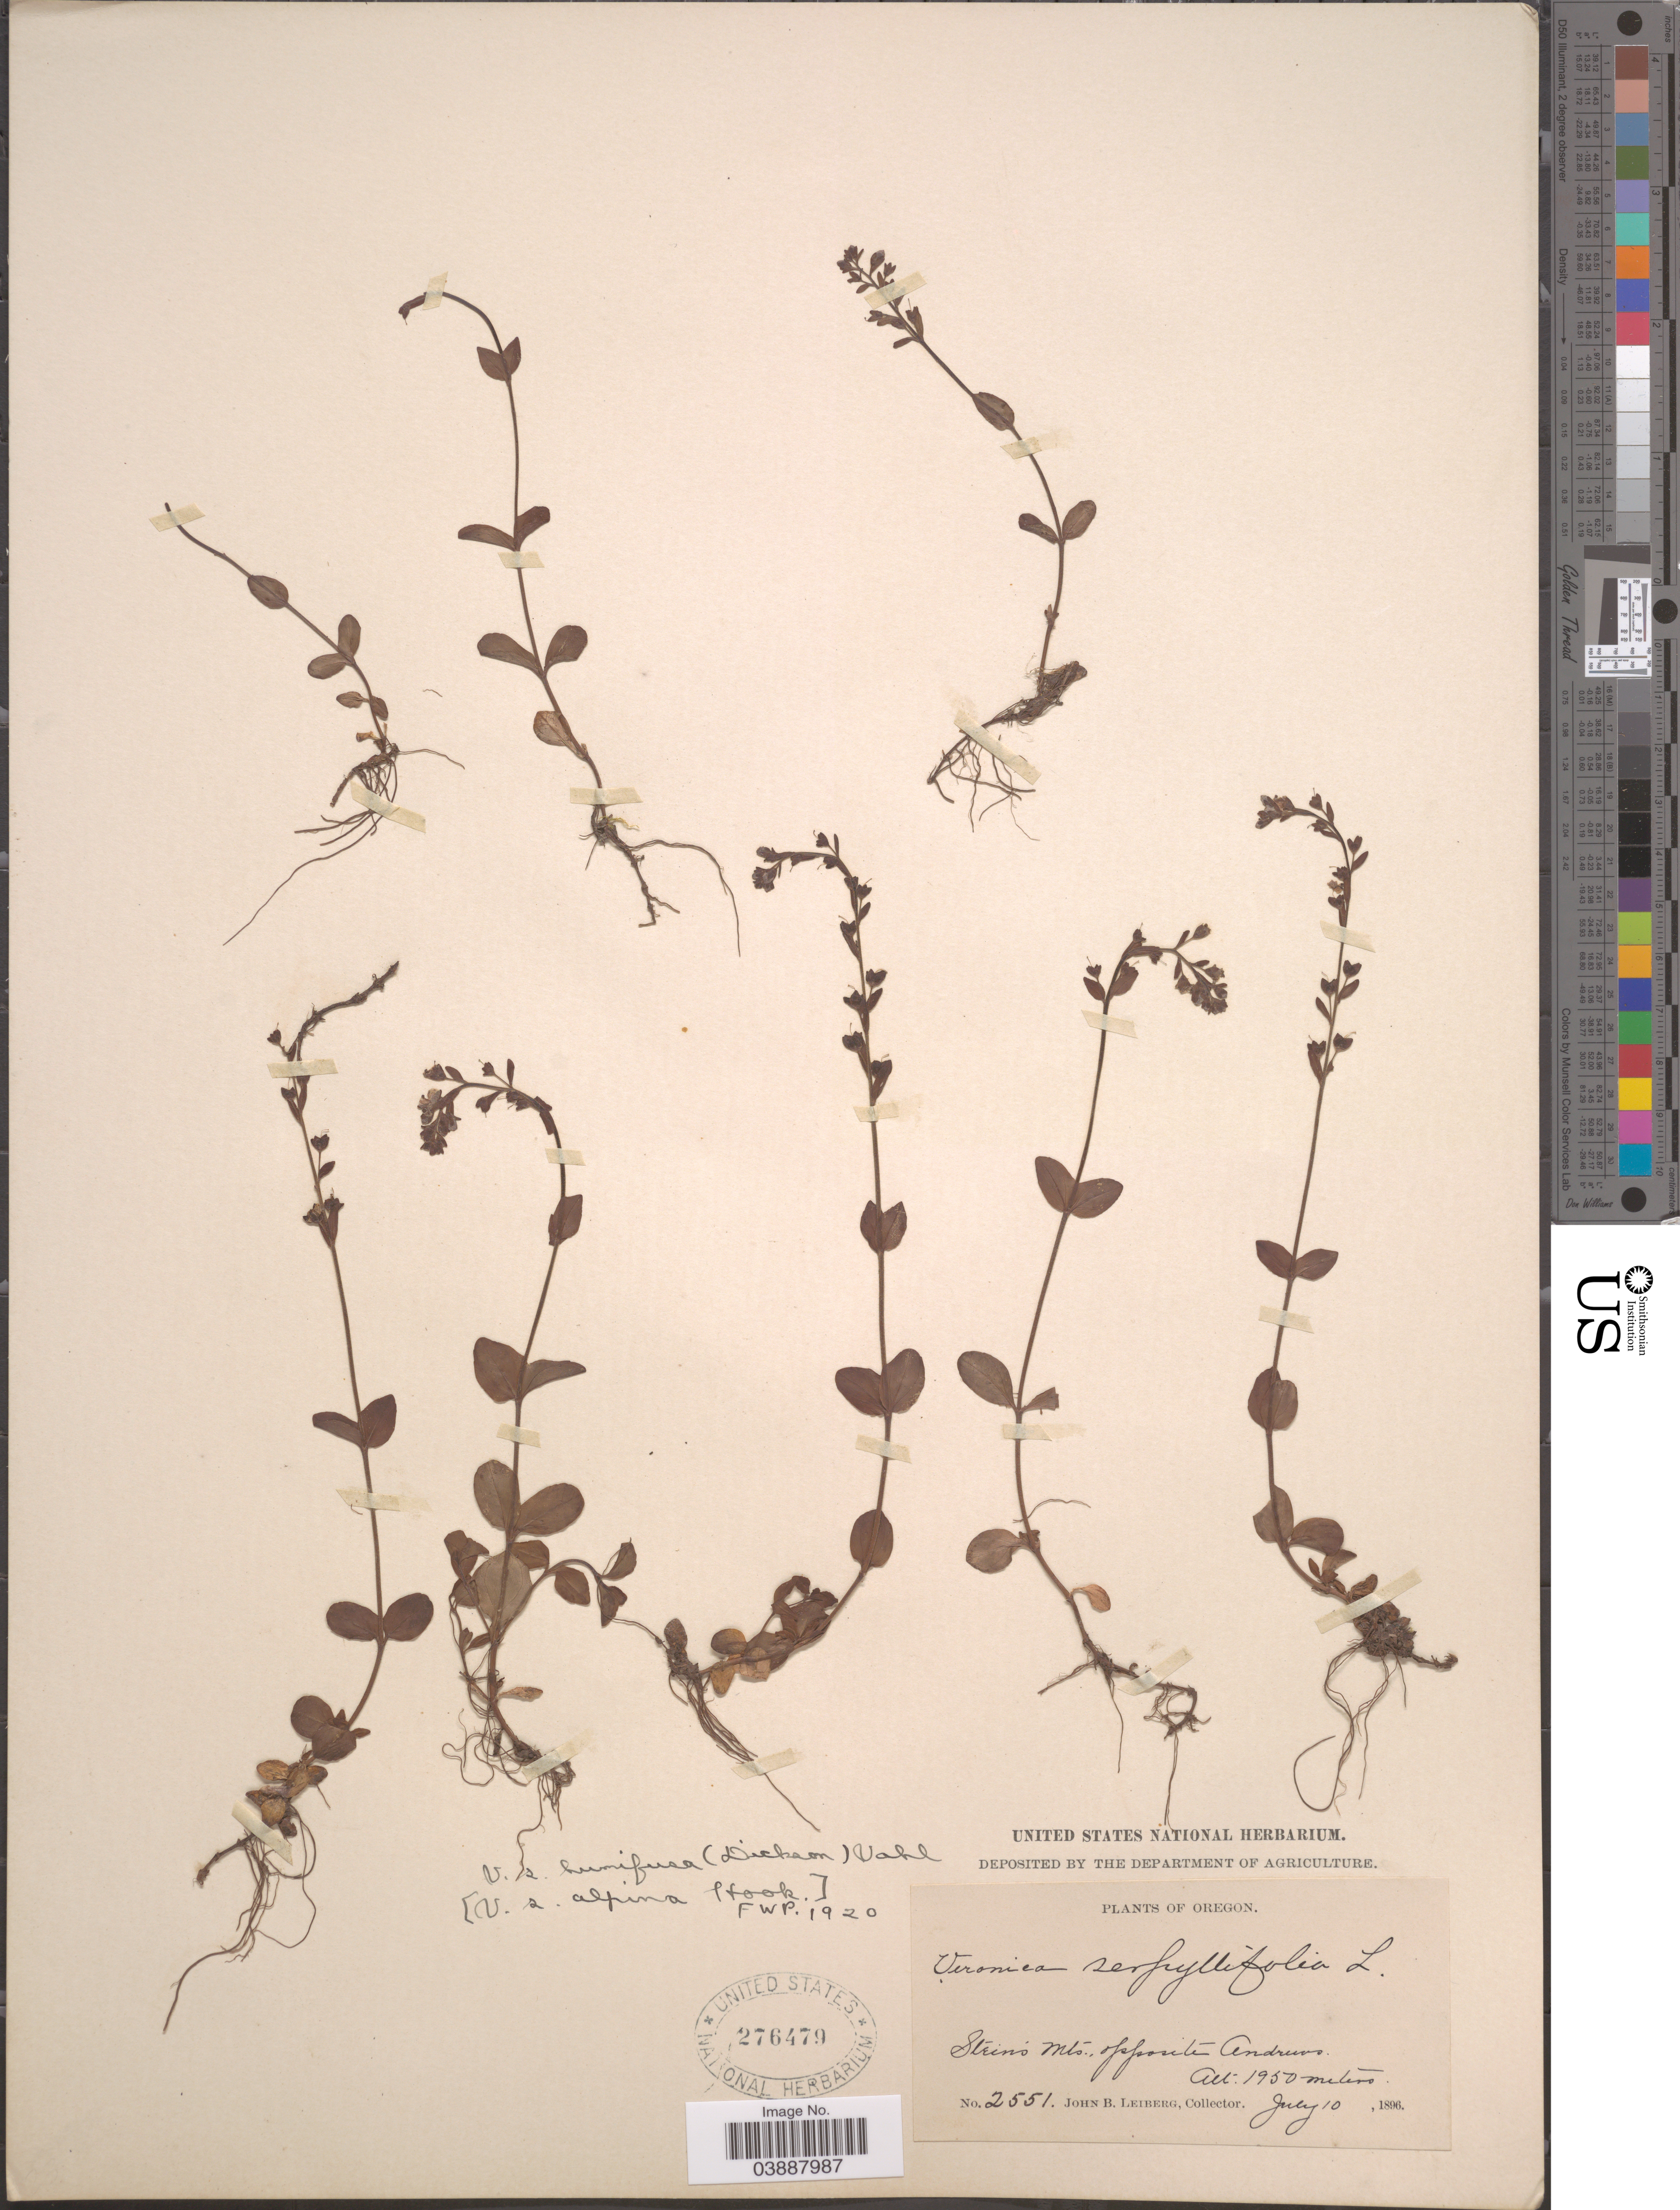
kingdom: Plantae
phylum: Tracheophyta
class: Magnoliopsida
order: Lamiales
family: Plantaginaceae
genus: Veronica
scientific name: Veronica serpyllifolia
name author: L.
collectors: J. B. Leiberg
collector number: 2551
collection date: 1896-07-10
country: United States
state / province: Oregon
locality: Steins Mts., opposite Andrews.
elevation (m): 1950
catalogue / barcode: US 276479